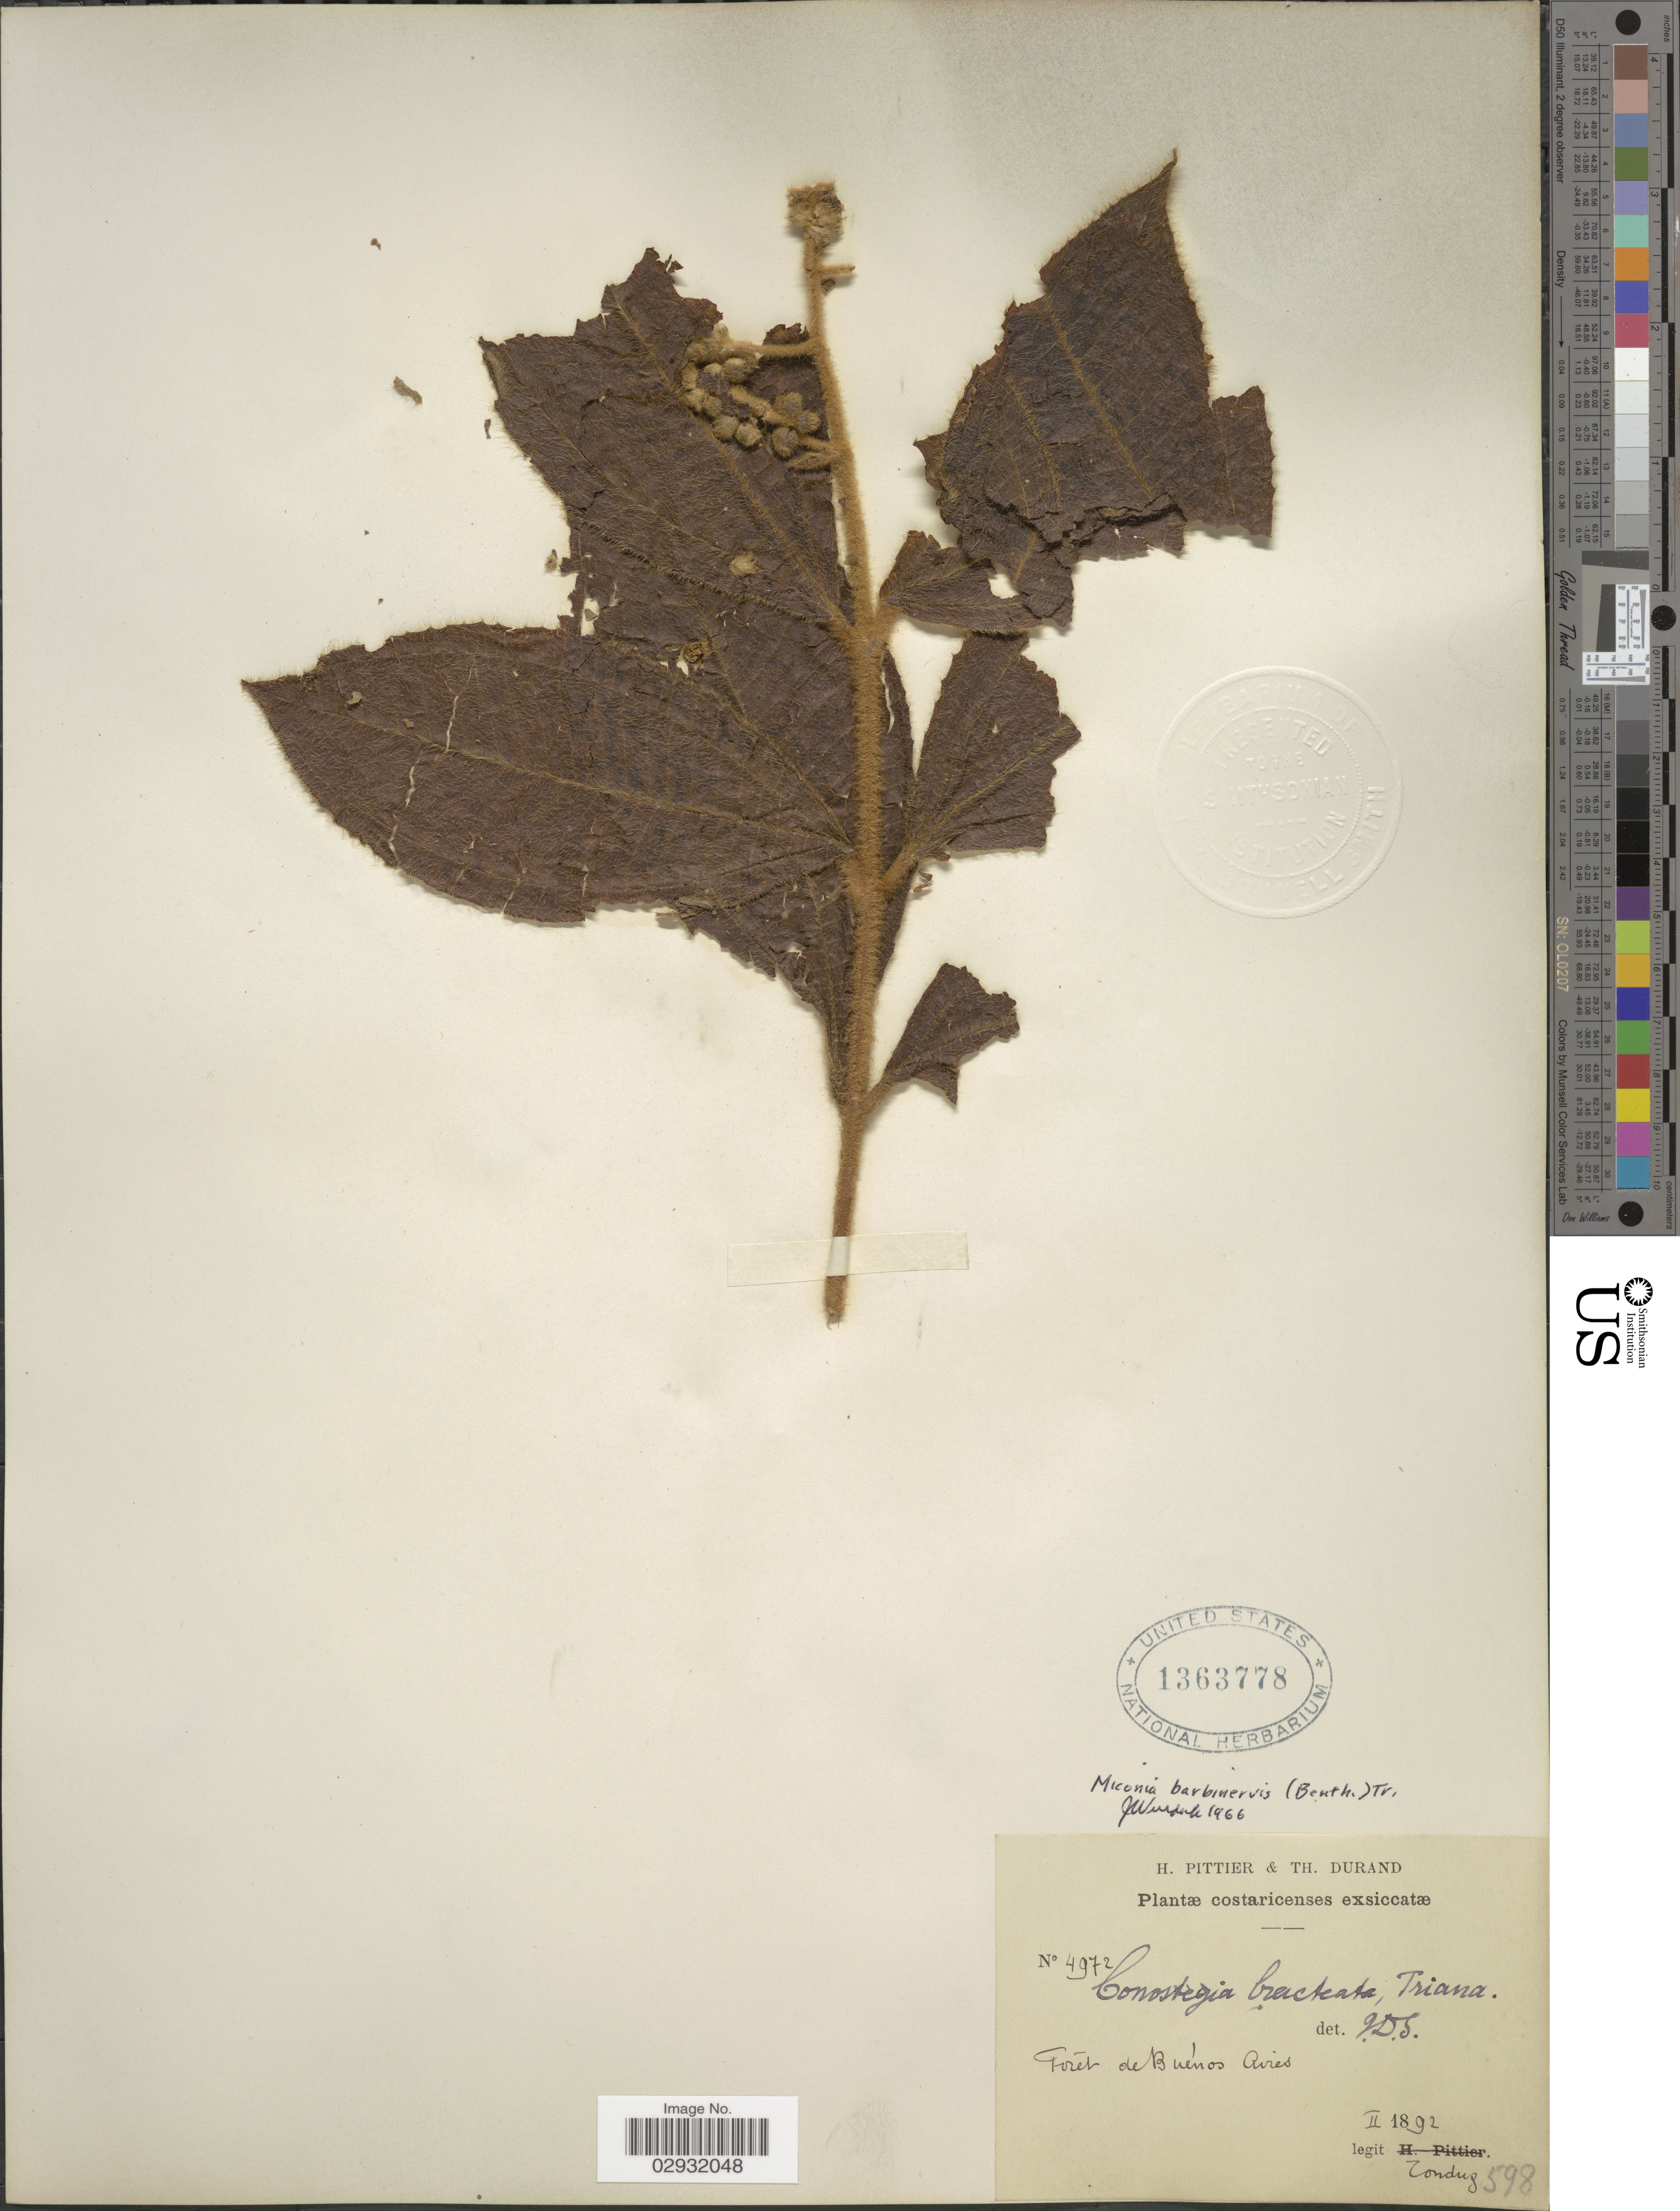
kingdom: Plantae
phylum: Tracheophyta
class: Magnoliopsida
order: Myrtales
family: Melastomataceae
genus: Miconia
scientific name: Miconia barbinervis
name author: (Benth.) Triana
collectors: Tonduz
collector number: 4972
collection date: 1892-02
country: Costa Rica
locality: Forêt de Buénos Aires.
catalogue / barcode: US 1363778